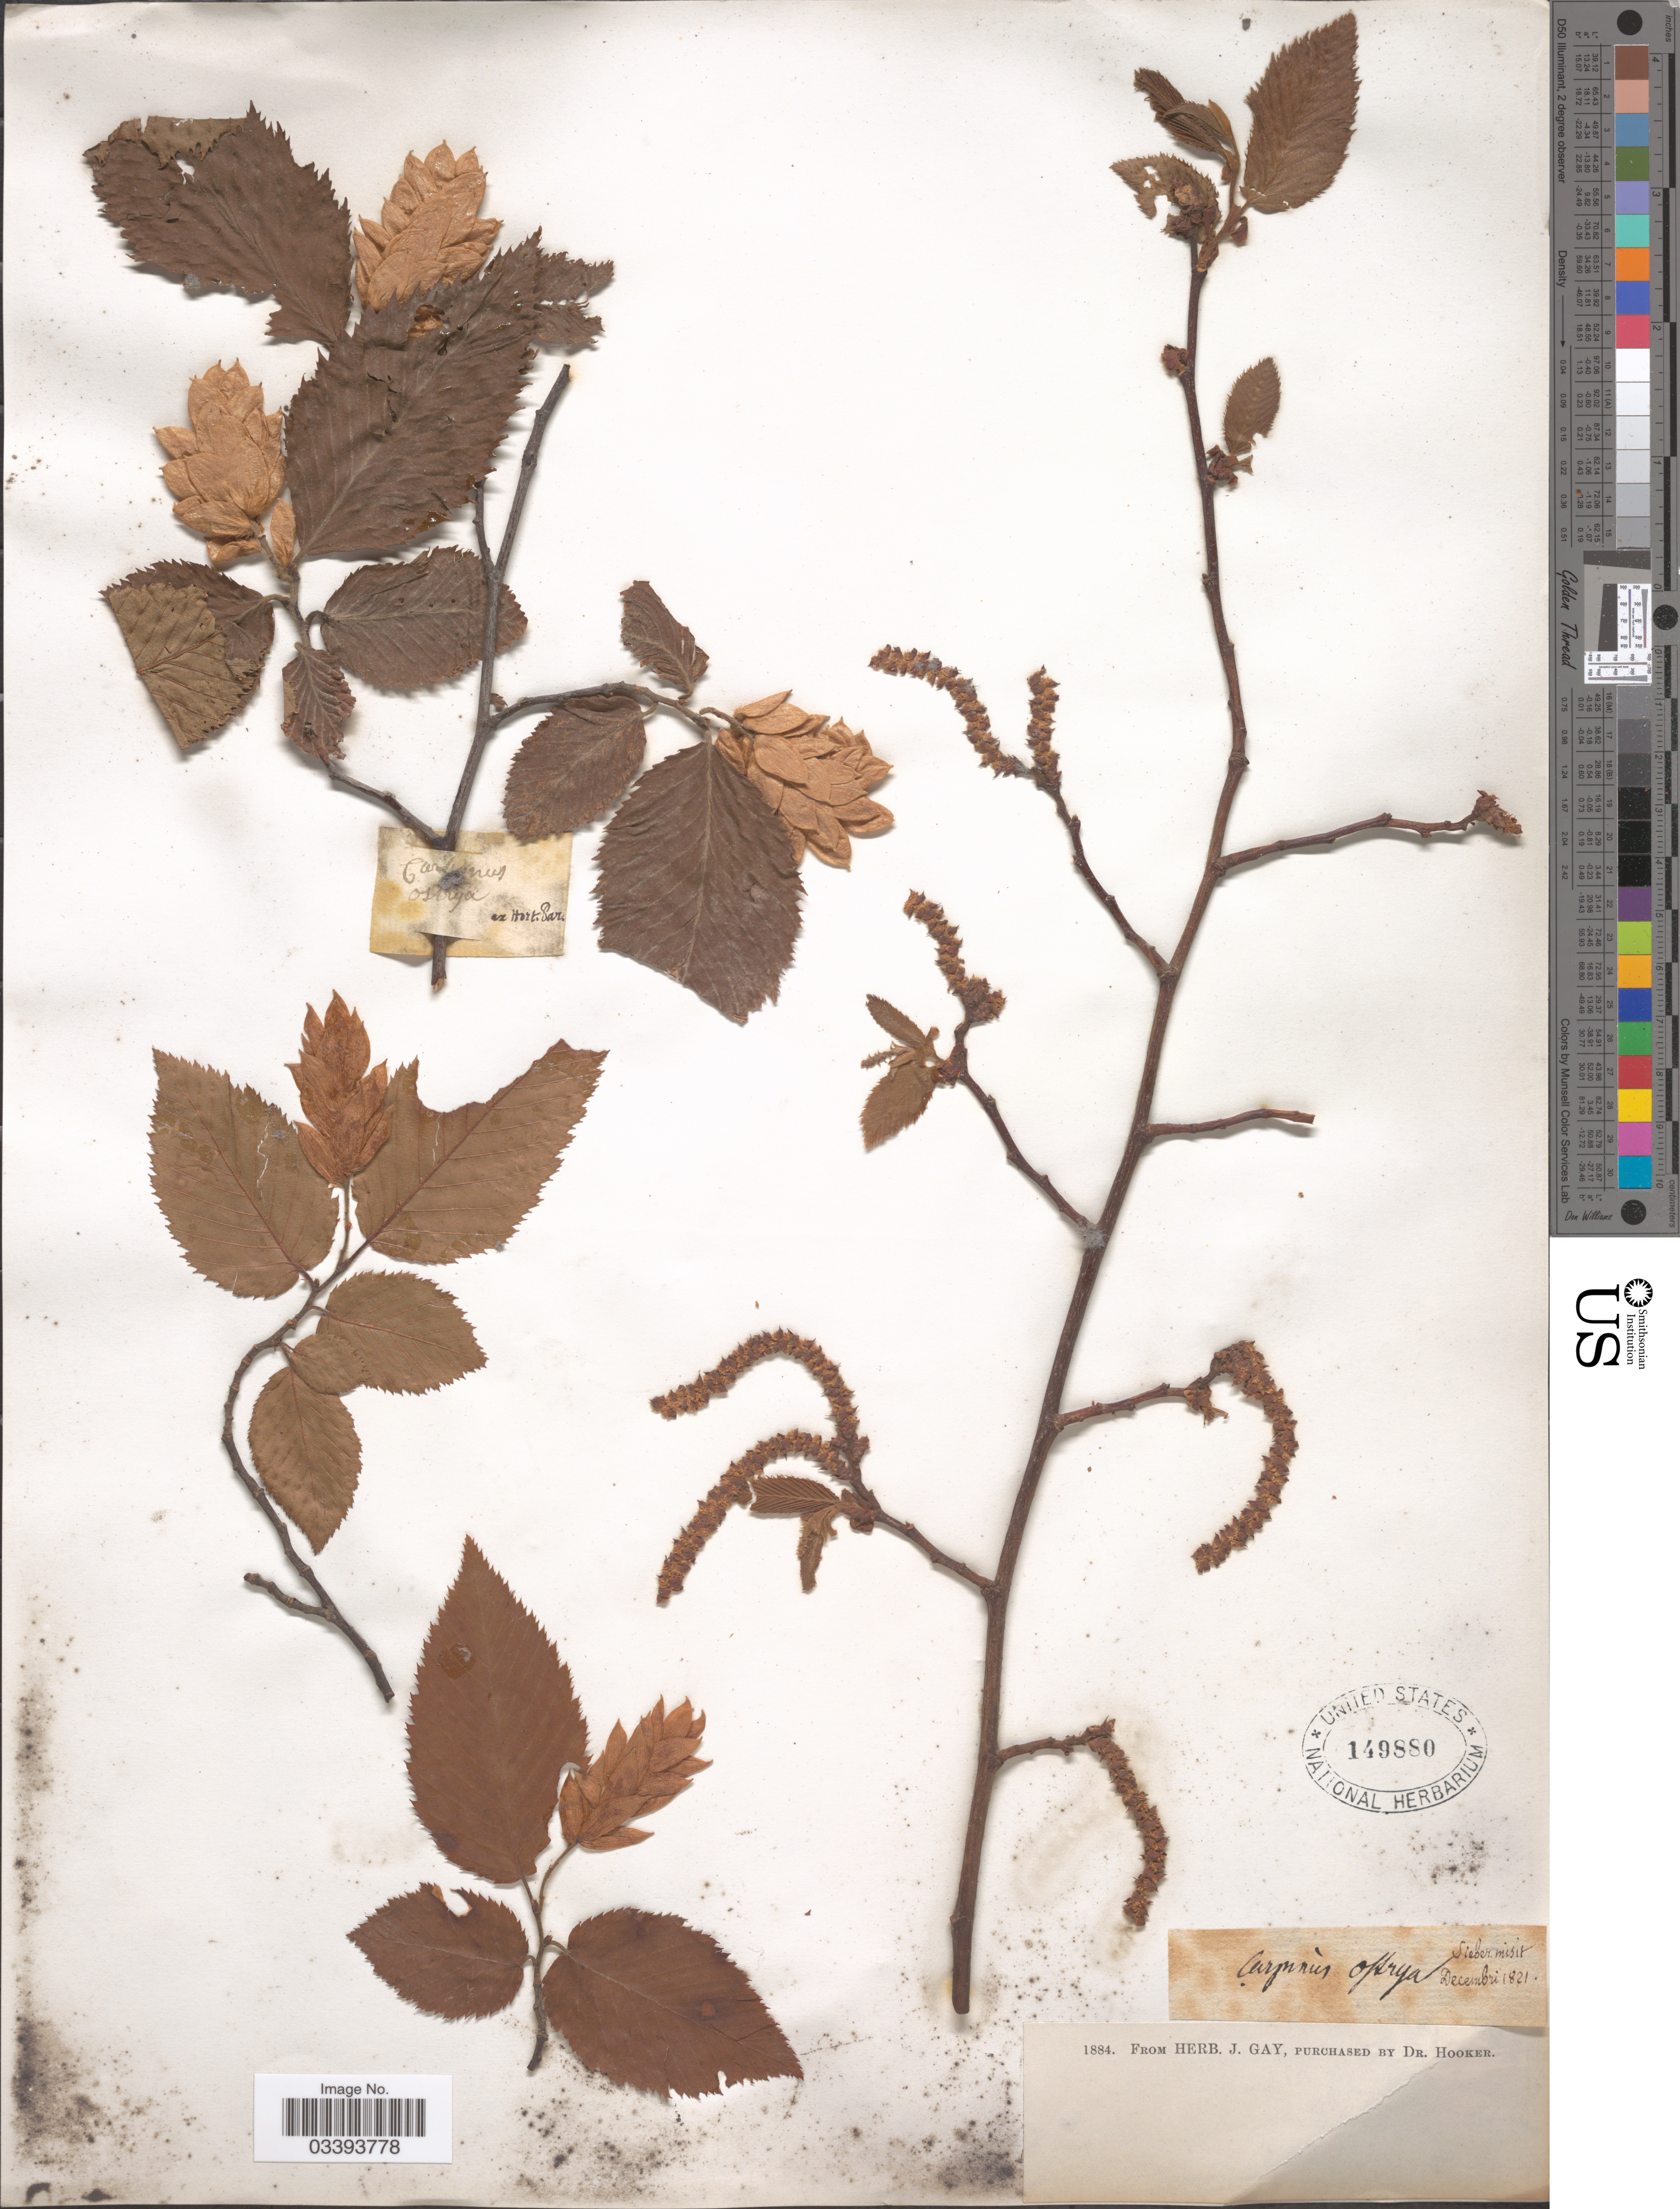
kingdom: Plantae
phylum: Tracheophyta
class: Magnoliopsida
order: Fagales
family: Betulaceae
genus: Ostrya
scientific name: Ostrya carpinifolia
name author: Scop.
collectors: ex herb. J. Gay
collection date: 1884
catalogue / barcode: US 149880